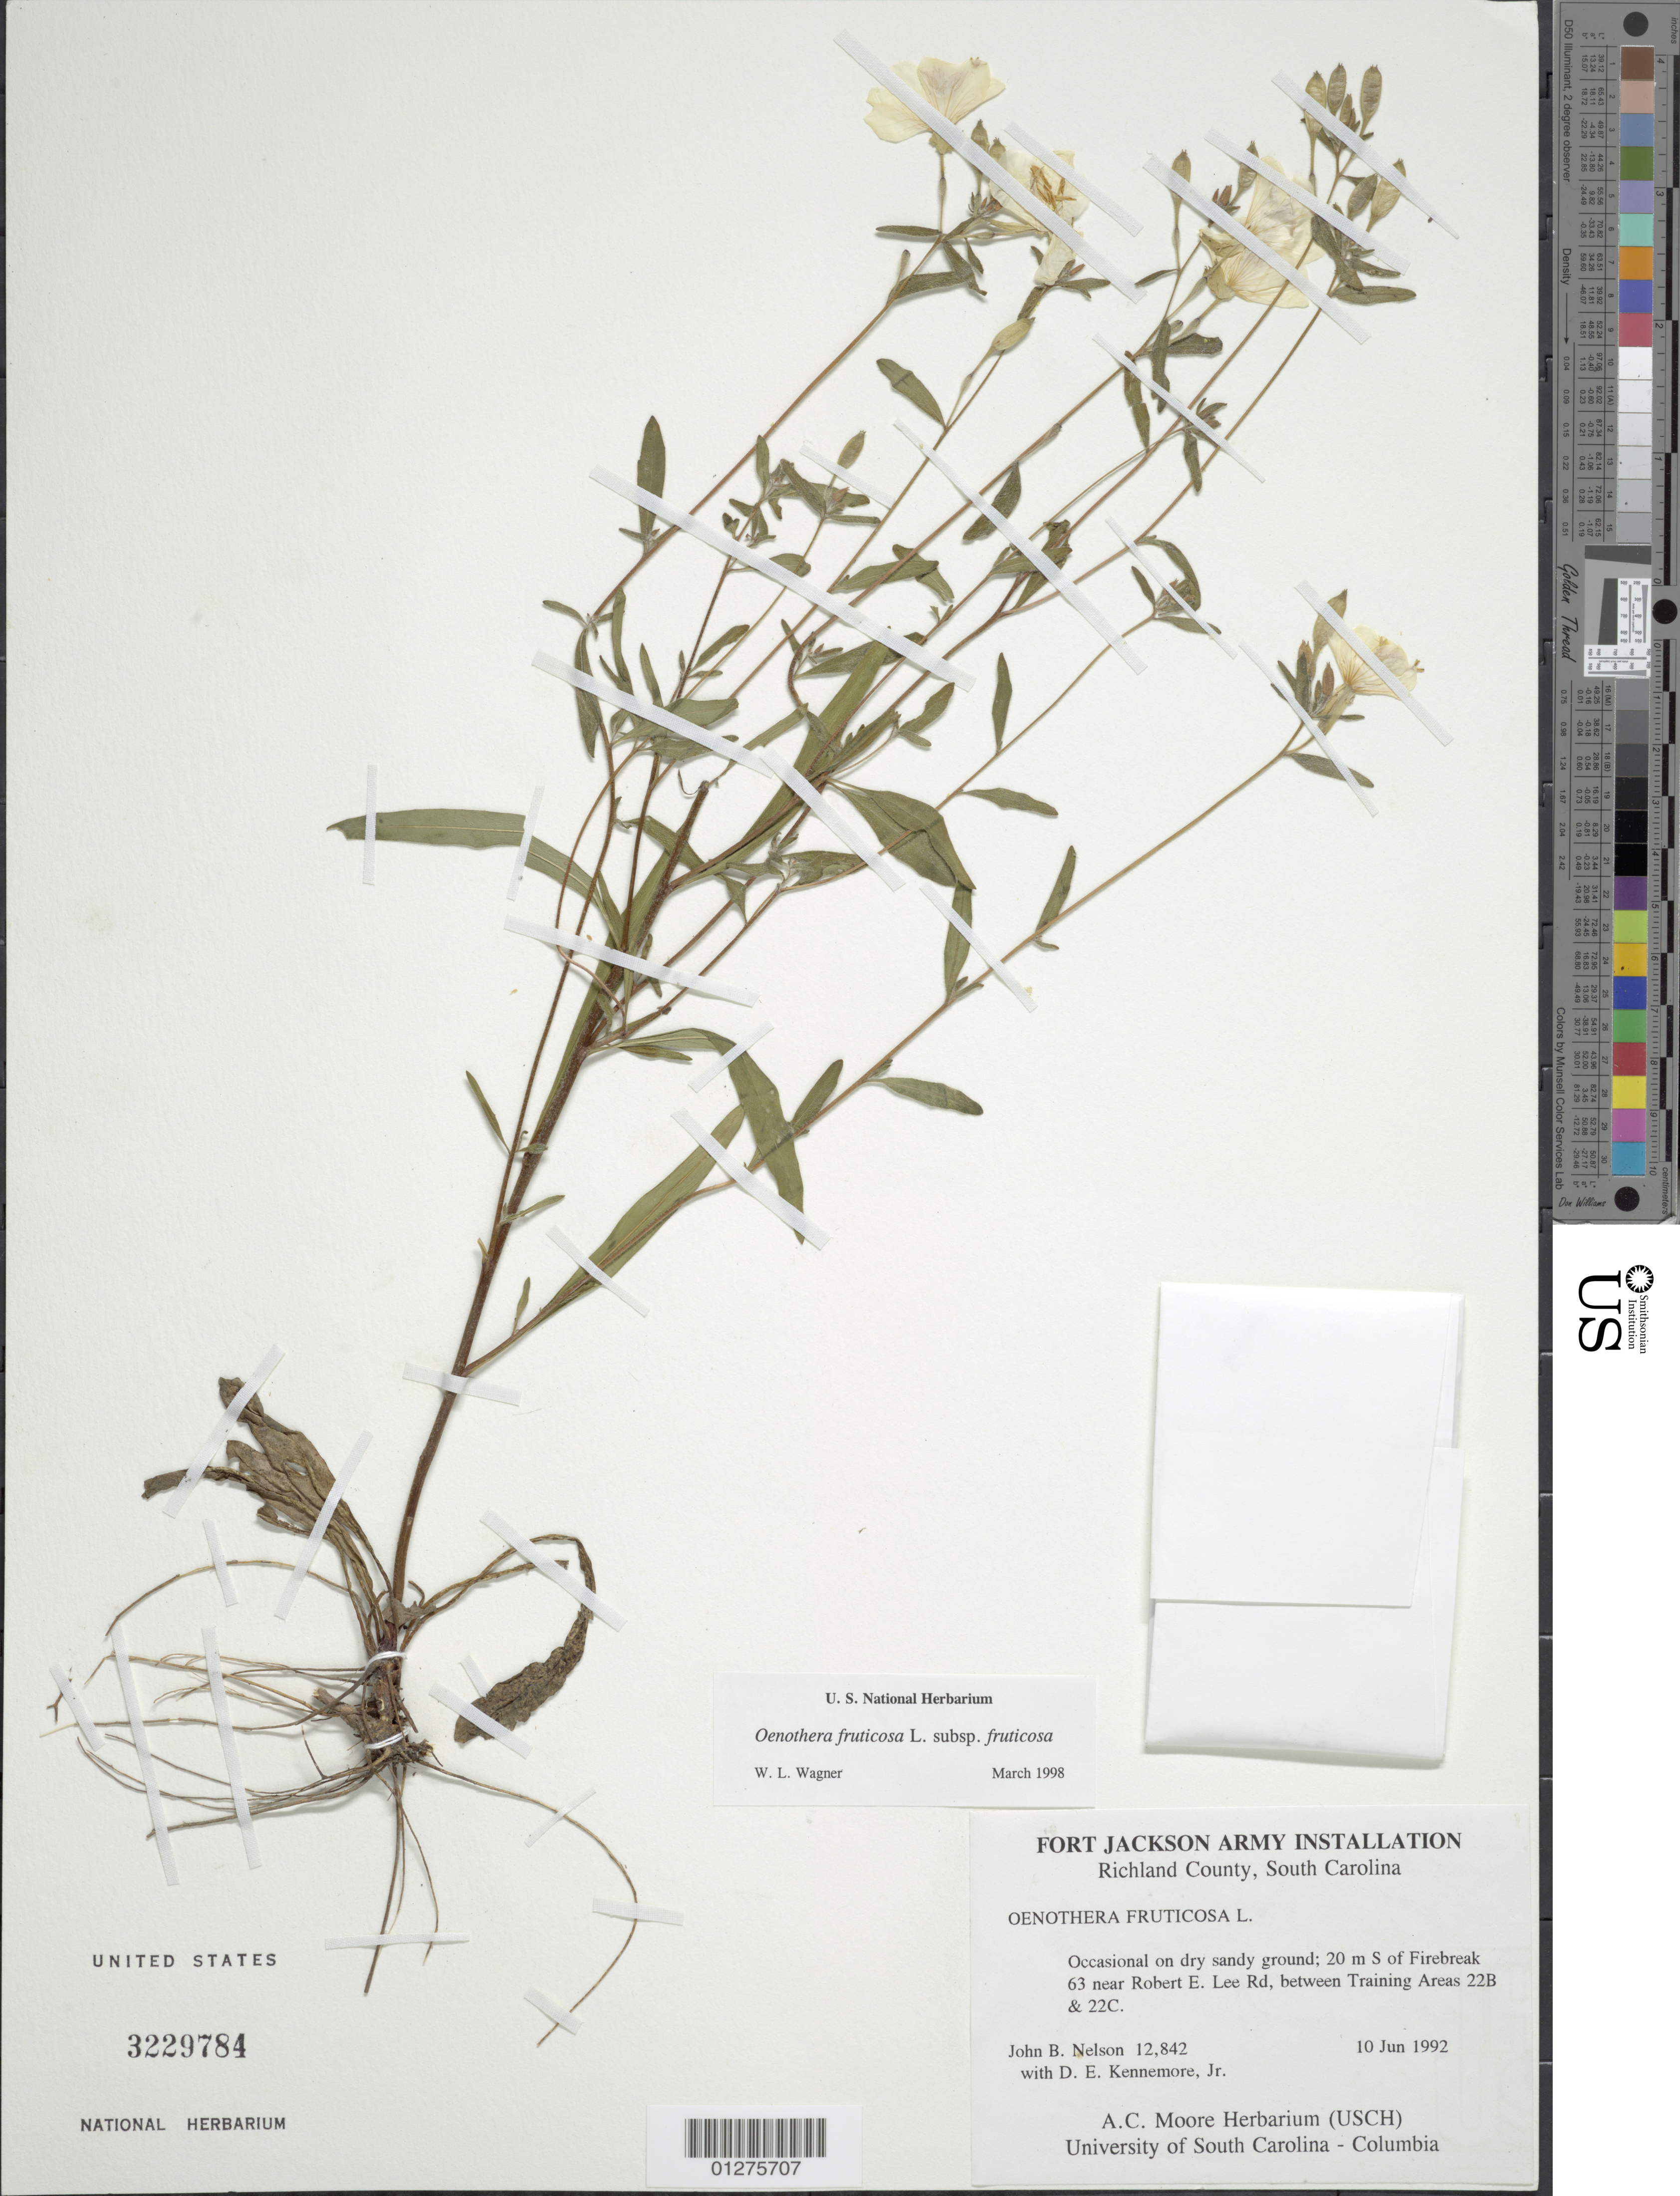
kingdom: Plantae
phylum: Tracheophyta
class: Magnoliopsida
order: Myrtales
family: Onagraceae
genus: Oenothera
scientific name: Oenothera fruticosa subsp. fruticosa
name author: L.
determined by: Wagner, W. L., (BOT), Smithsonian Institution - National Museum of Natural History (UNITED STATES)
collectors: J. B. Nelson, D. Kennemore & B. Long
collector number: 12842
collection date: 1992-06-10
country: United States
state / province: South Carolina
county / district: Richland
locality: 20 m S of Firebreak 63 near Robert E. Lee Rd, between Training Areas 22B and 22C.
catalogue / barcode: US 3229784